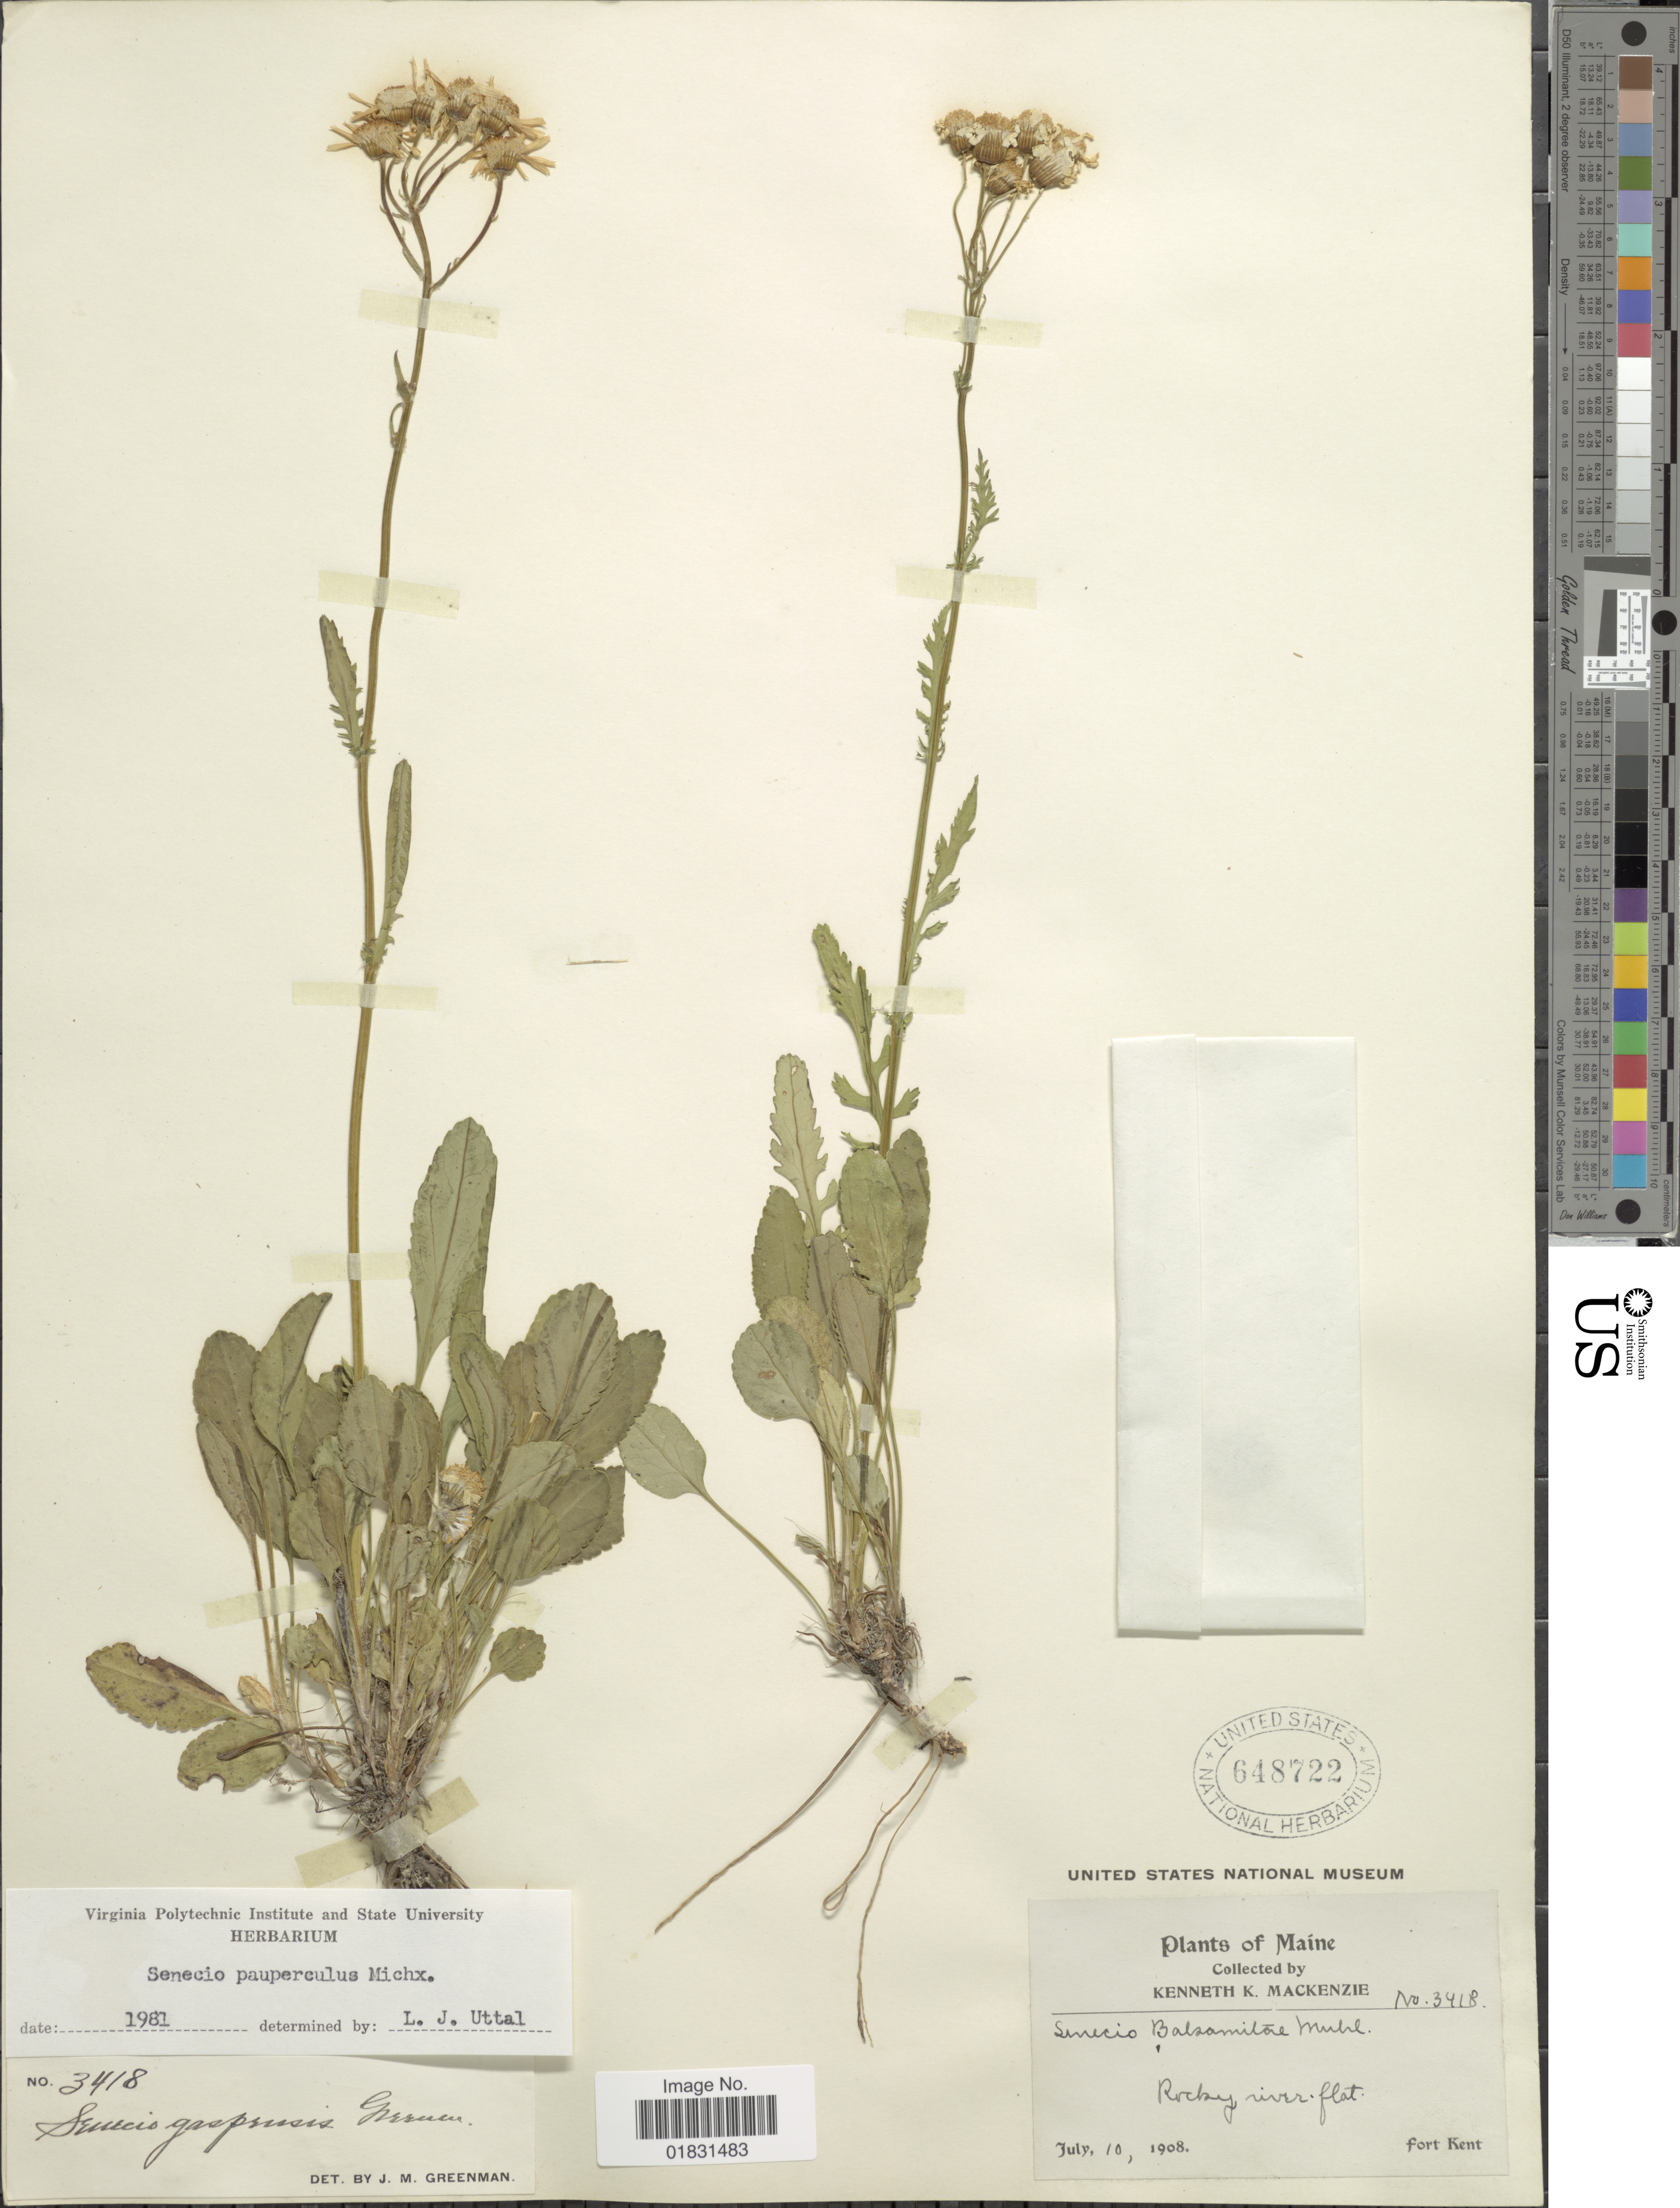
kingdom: Plantae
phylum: Tracheophyta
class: Magnoliopsida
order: Asterales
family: Asteraceae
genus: Packera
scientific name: Packera paupercula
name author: (Michx.) Á. Löve & D. Löve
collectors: K. K. Mackenzie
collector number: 3418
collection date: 1908-07-10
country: United States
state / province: Maine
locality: Rocky river flat, Fort Kent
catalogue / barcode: US 648722